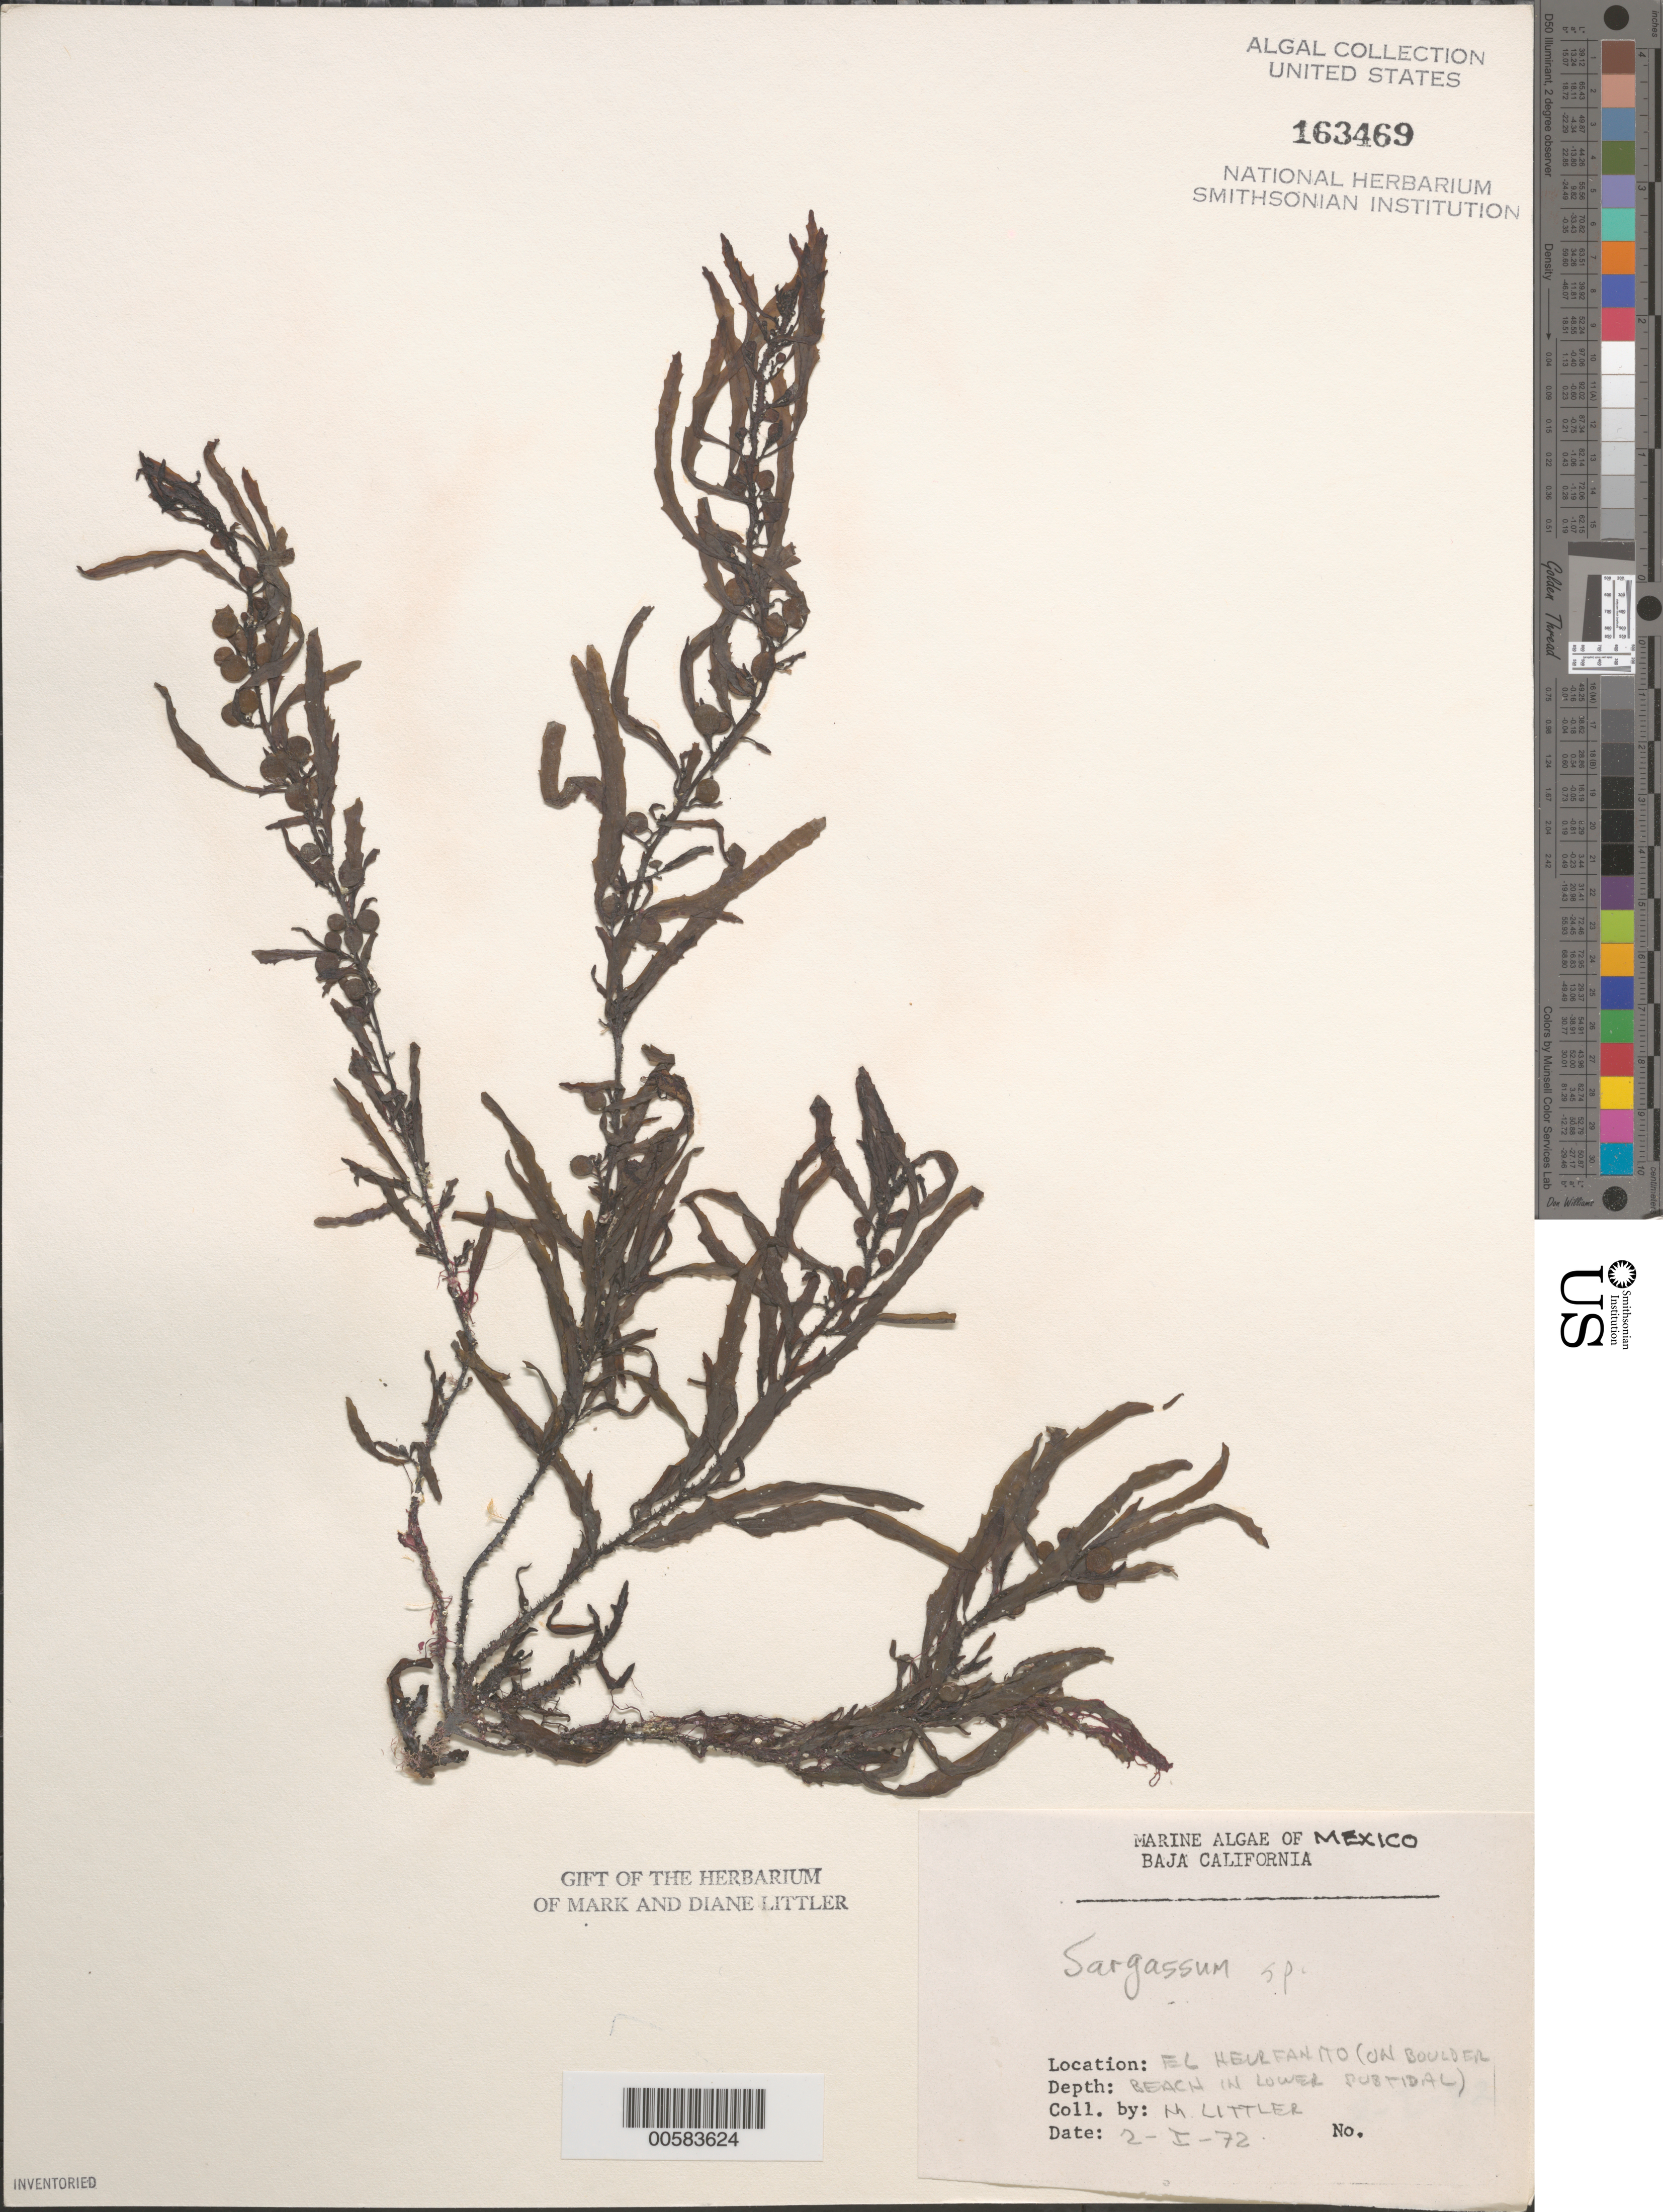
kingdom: Chromista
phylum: Ochrophyta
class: Phaeophyceae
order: Fucales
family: Sargassaceae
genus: Sargassum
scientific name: Sargassum sp.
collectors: M. M. Littler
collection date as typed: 02 Jan 1972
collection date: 1972-01-02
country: Mexico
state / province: Baja California Norte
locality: El Heurfanito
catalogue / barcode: US 163469